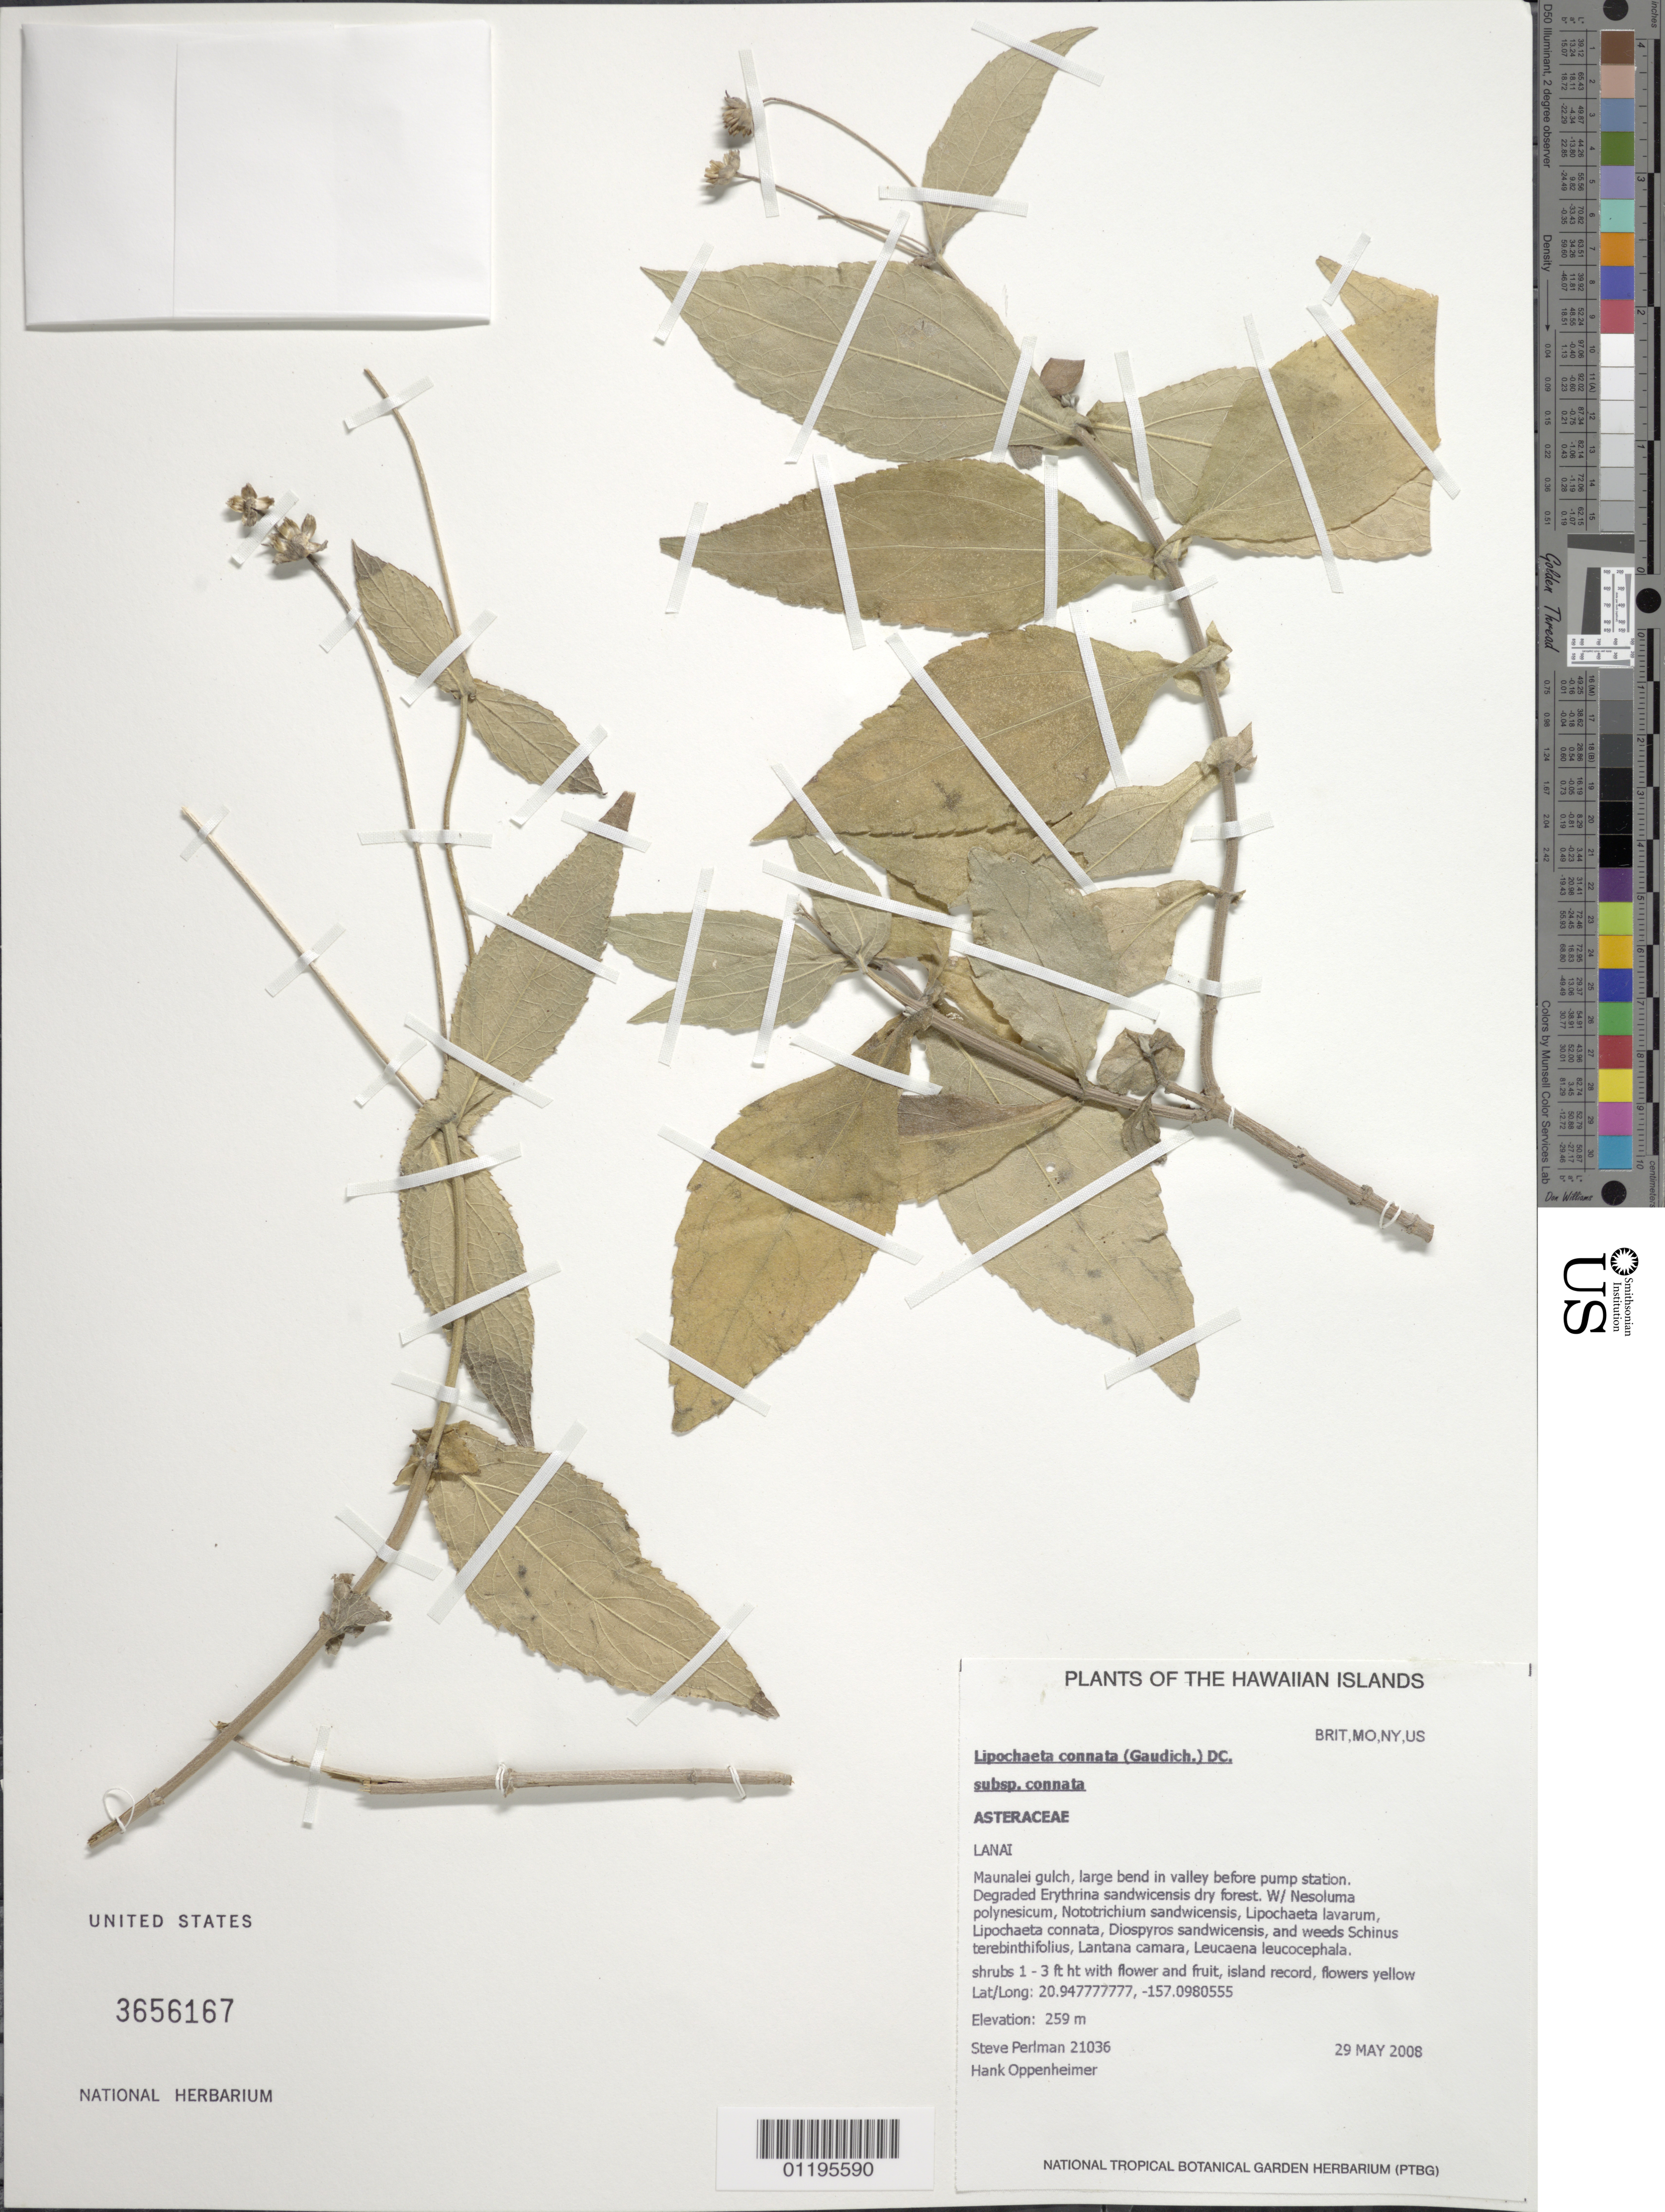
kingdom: Plantae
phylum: Tracheophyta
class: Magnoliopsida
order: Asterales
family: Asteraceae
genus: Lipochaeta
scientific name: Lipochaeta heterophylla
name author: A. Gray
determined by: Wood, Kenneth R.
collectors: S. P. Perlman & H. L. Oppenheimer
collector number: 21036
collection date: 2008-05-29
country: United States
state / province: Hawaii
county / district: Maui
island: Lana'i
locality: Maunalei Gulch, large bend in valley before pump station.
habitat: Dry forest.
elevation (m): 253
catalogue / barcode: US 3656167